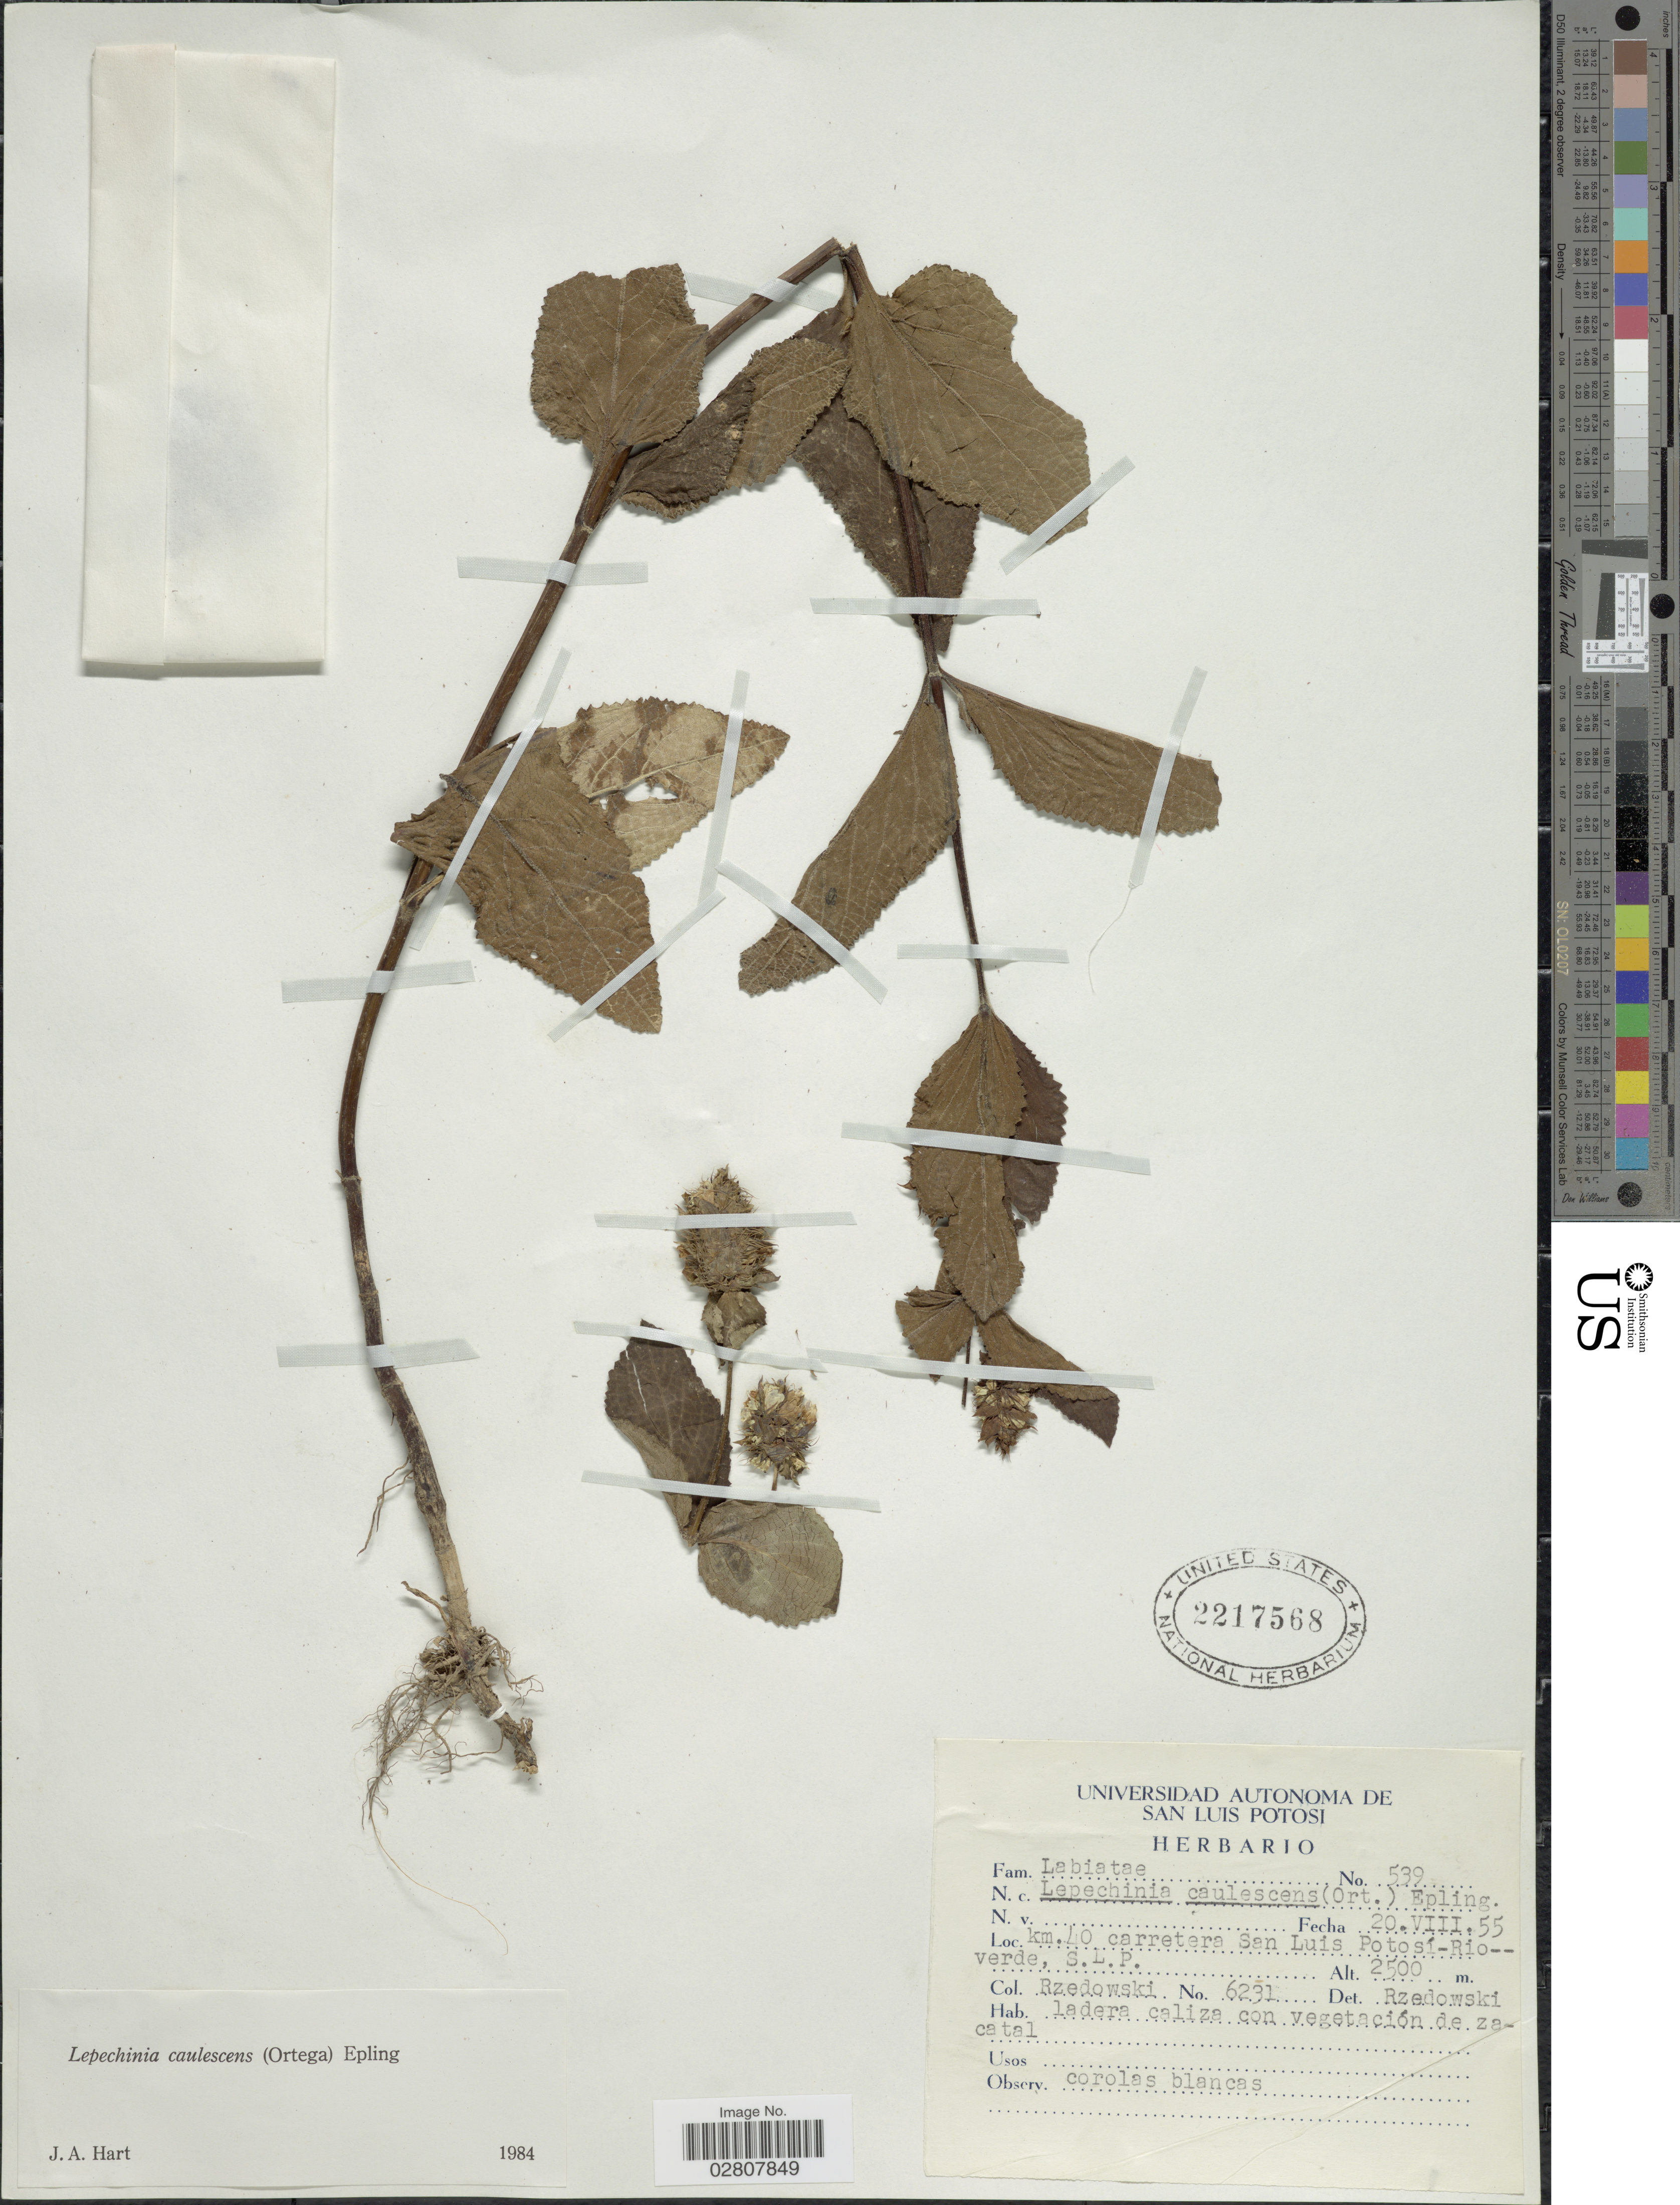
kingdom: Plantae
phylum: Tracheophyta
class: Magnoliopsida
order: Lamiales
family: Lamiaceae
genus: Lepechinia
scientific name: Lepechinia caulescens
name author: (Ortega) Epling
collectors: Rzedowski, --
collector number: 6231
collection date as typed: Transcribed d/m/y: 20/8/55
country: Mexico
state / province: San Luis Potosí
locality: Km. 40 carretera San Luis Potosí- Rio--verde.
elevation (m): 2500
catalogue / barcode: US 2217568